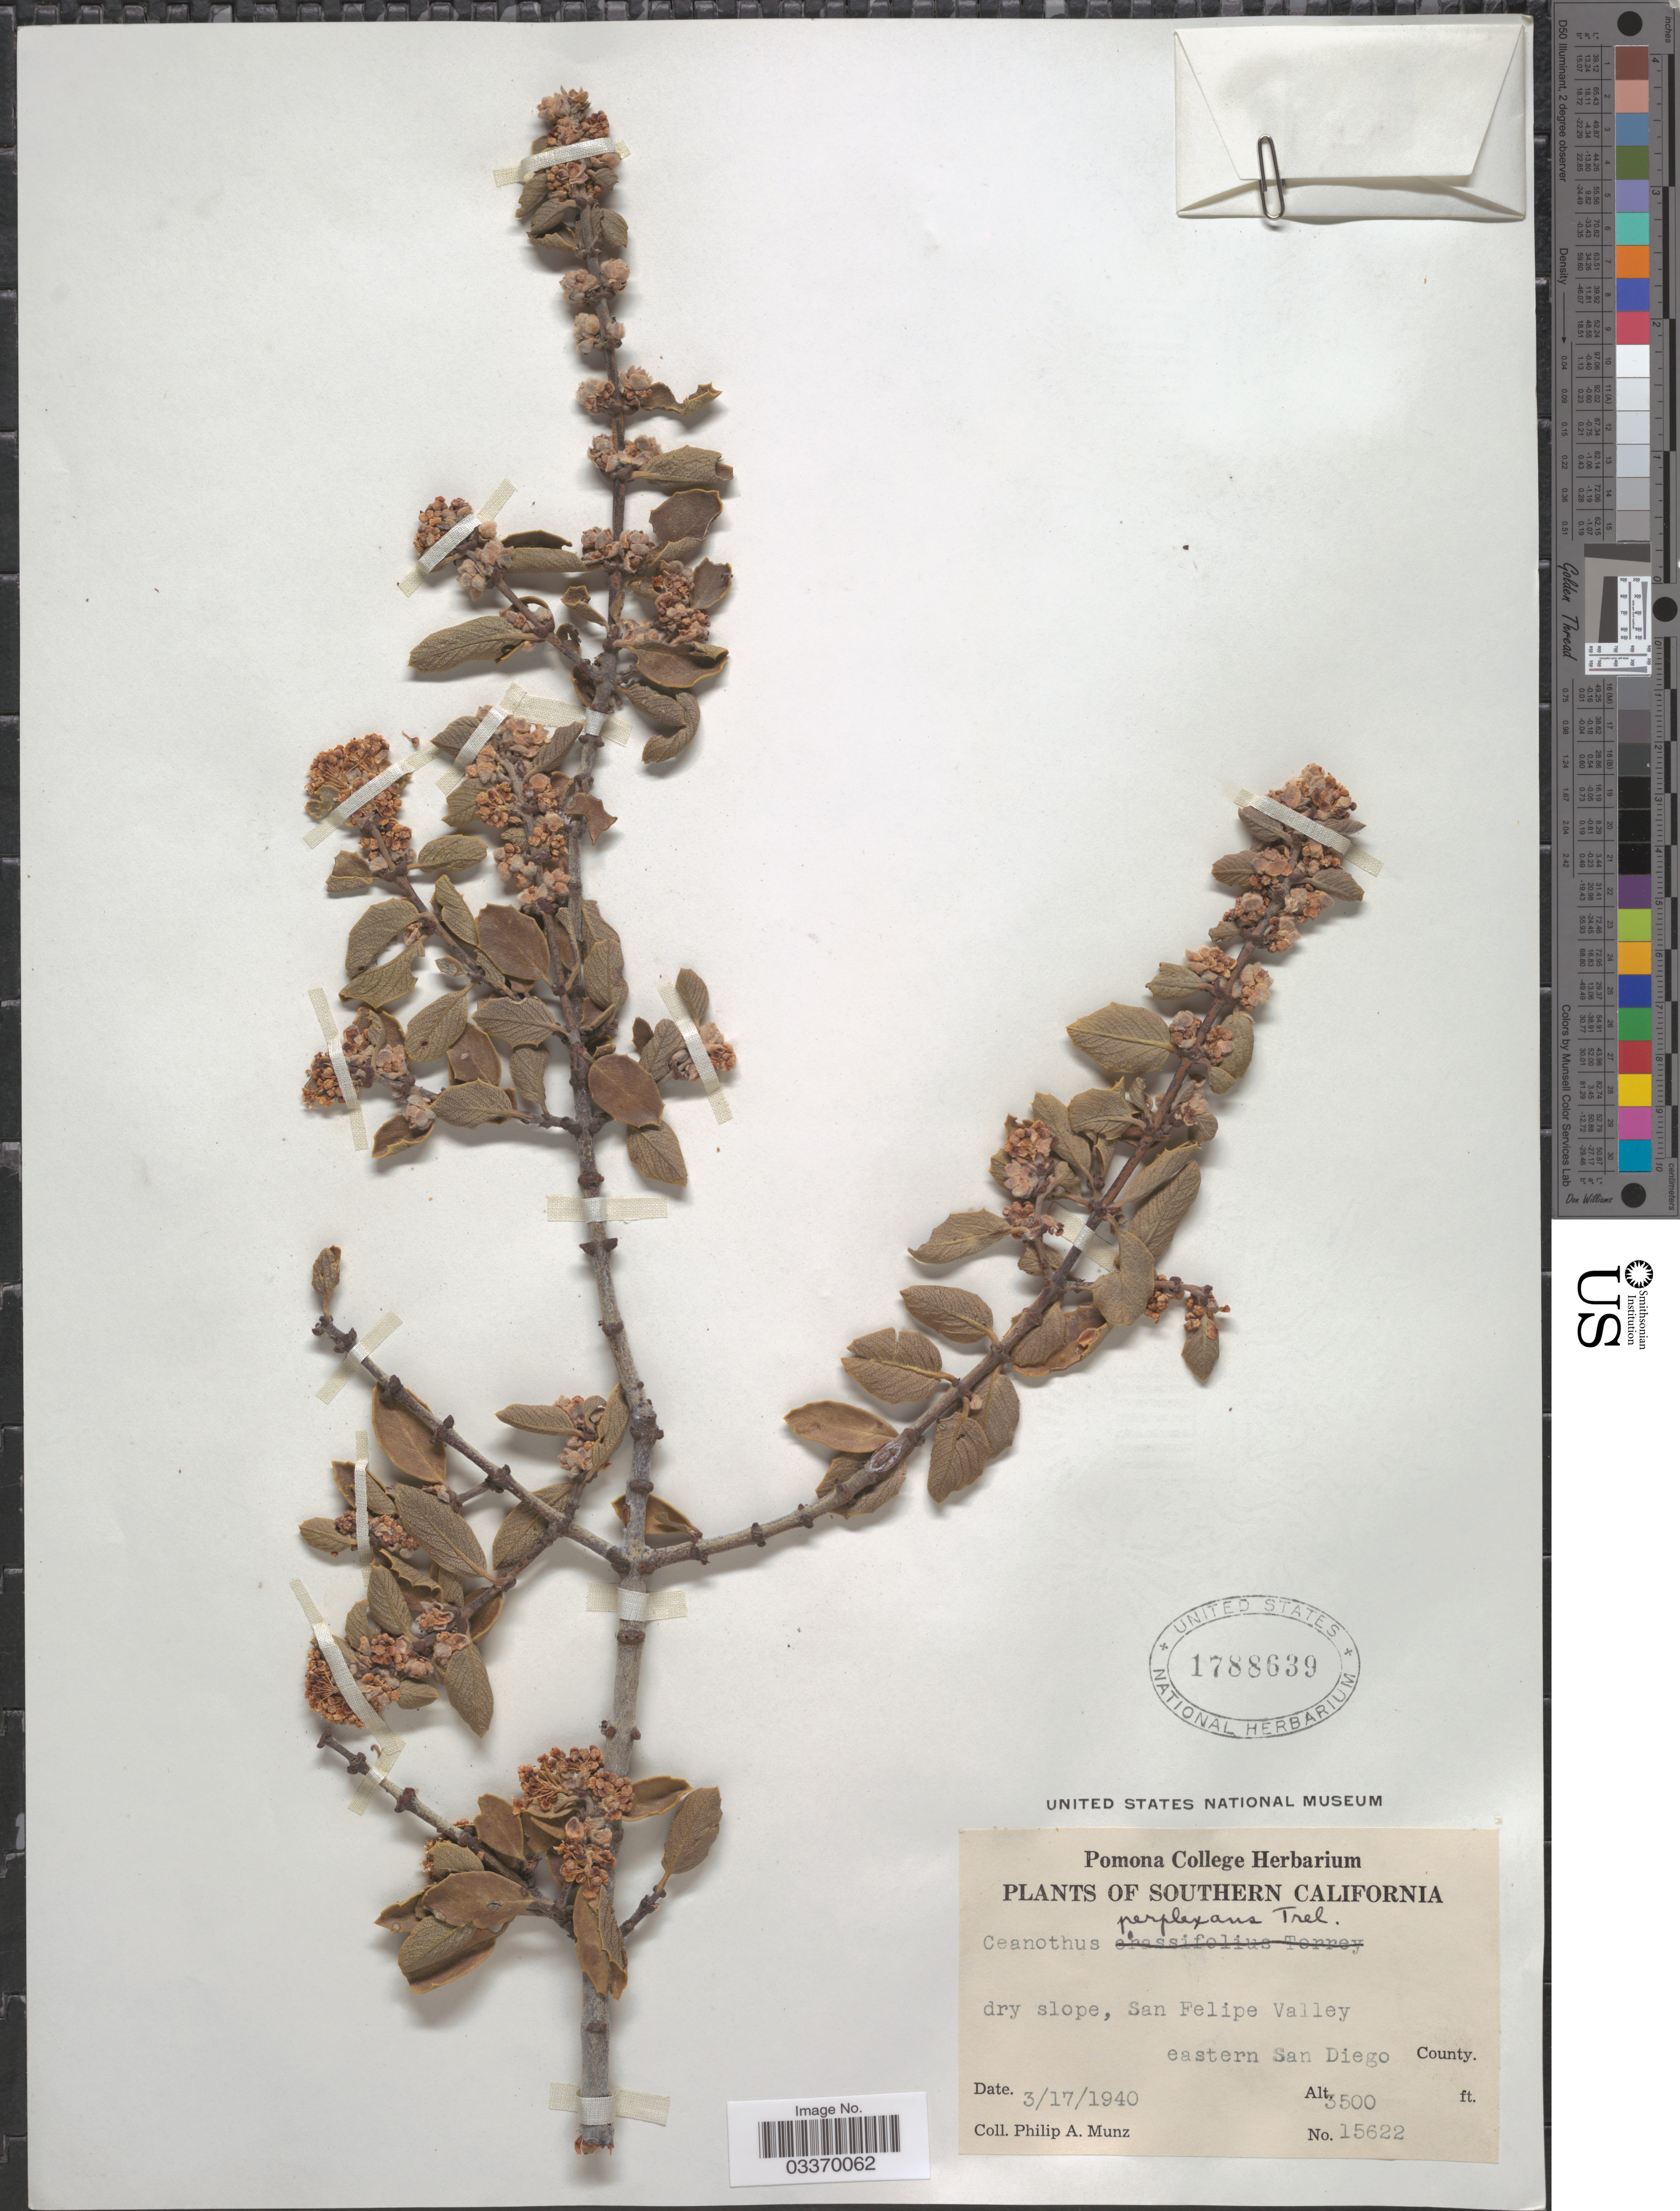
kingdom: Plantae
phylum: Tracheophyta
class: Magnoliopsida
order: Rosales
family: Rhamnaceae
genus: Ceanothus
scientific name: Ceanothus perplexans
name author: Trel.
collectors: P. A. Munz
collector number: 15622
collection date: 1940-03-17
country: United States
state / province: California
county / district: San Diego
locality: Southern California. San Felipe Valley eastern San Diego County.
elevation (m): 1067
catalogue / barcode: US 1788639